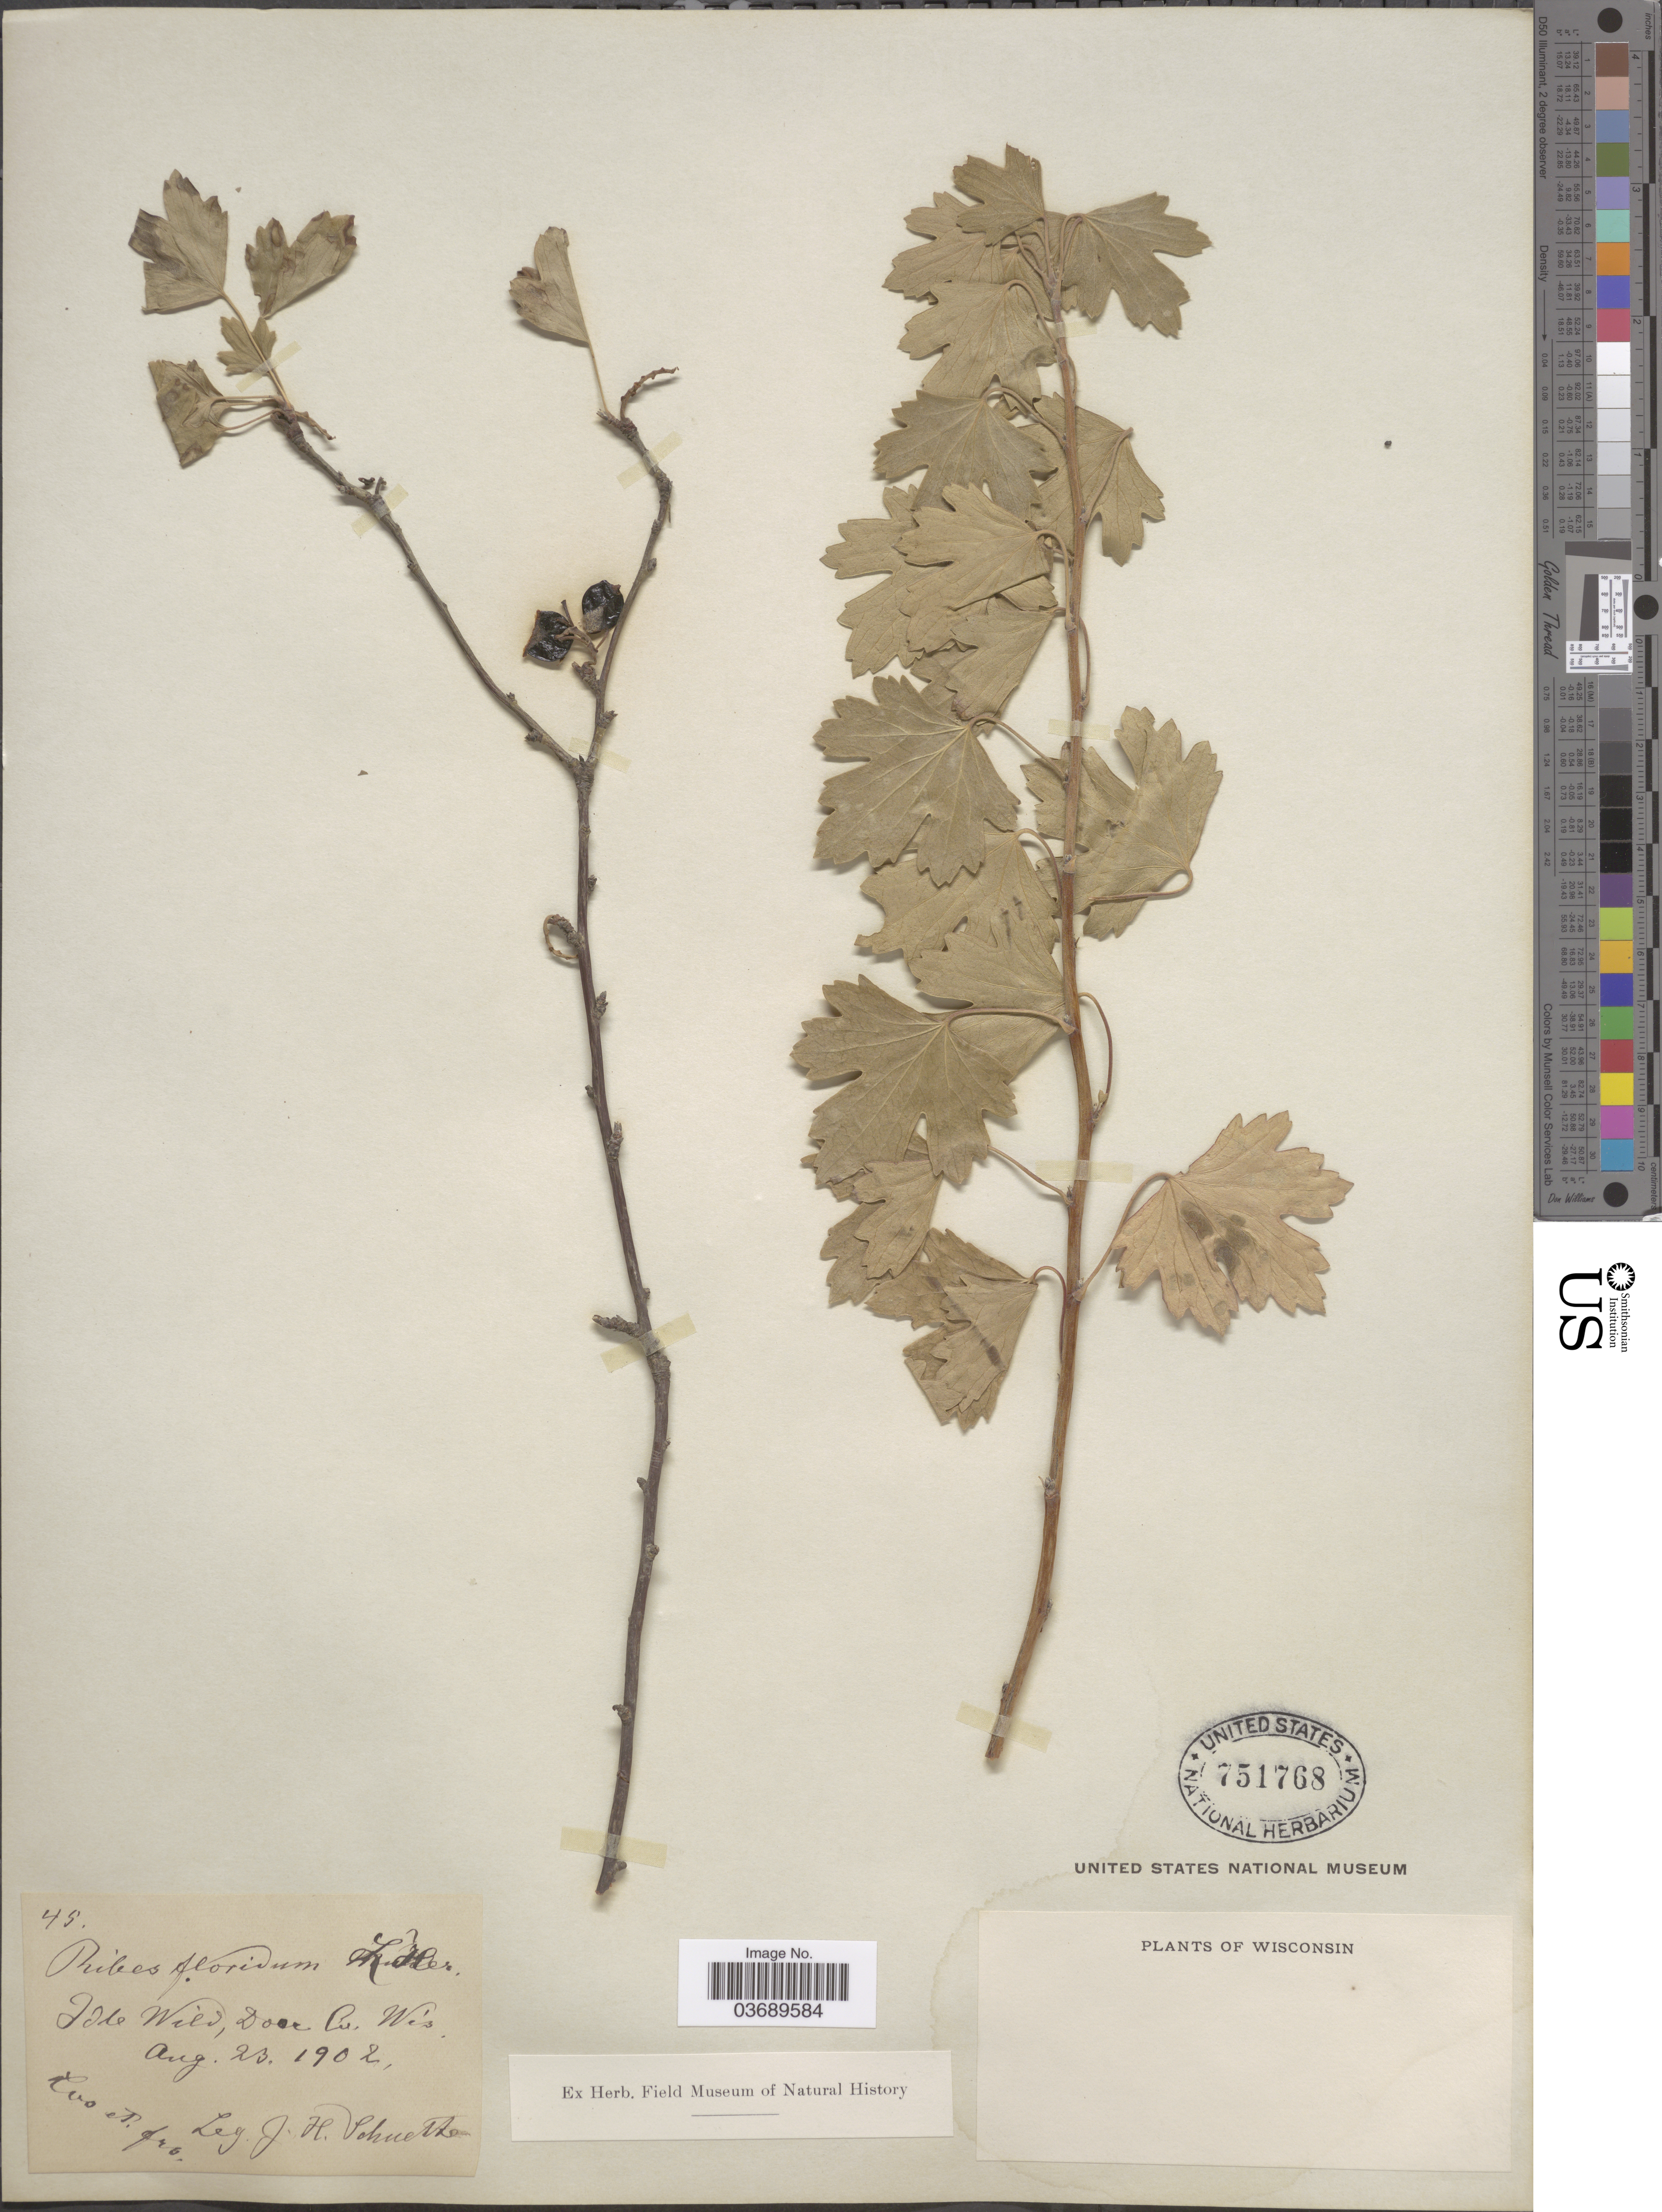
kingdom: Plantae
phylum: Tracheophyta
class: Magnoliopsida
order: Saxifragales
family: Grossulariaceae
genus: Ribes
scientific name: Ribes sp.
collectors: J. H. Schuette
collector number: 45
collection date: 1902-08-23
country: United States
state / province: Wisconsin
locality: Idle Wild, Door Co.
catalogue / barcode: US 751768